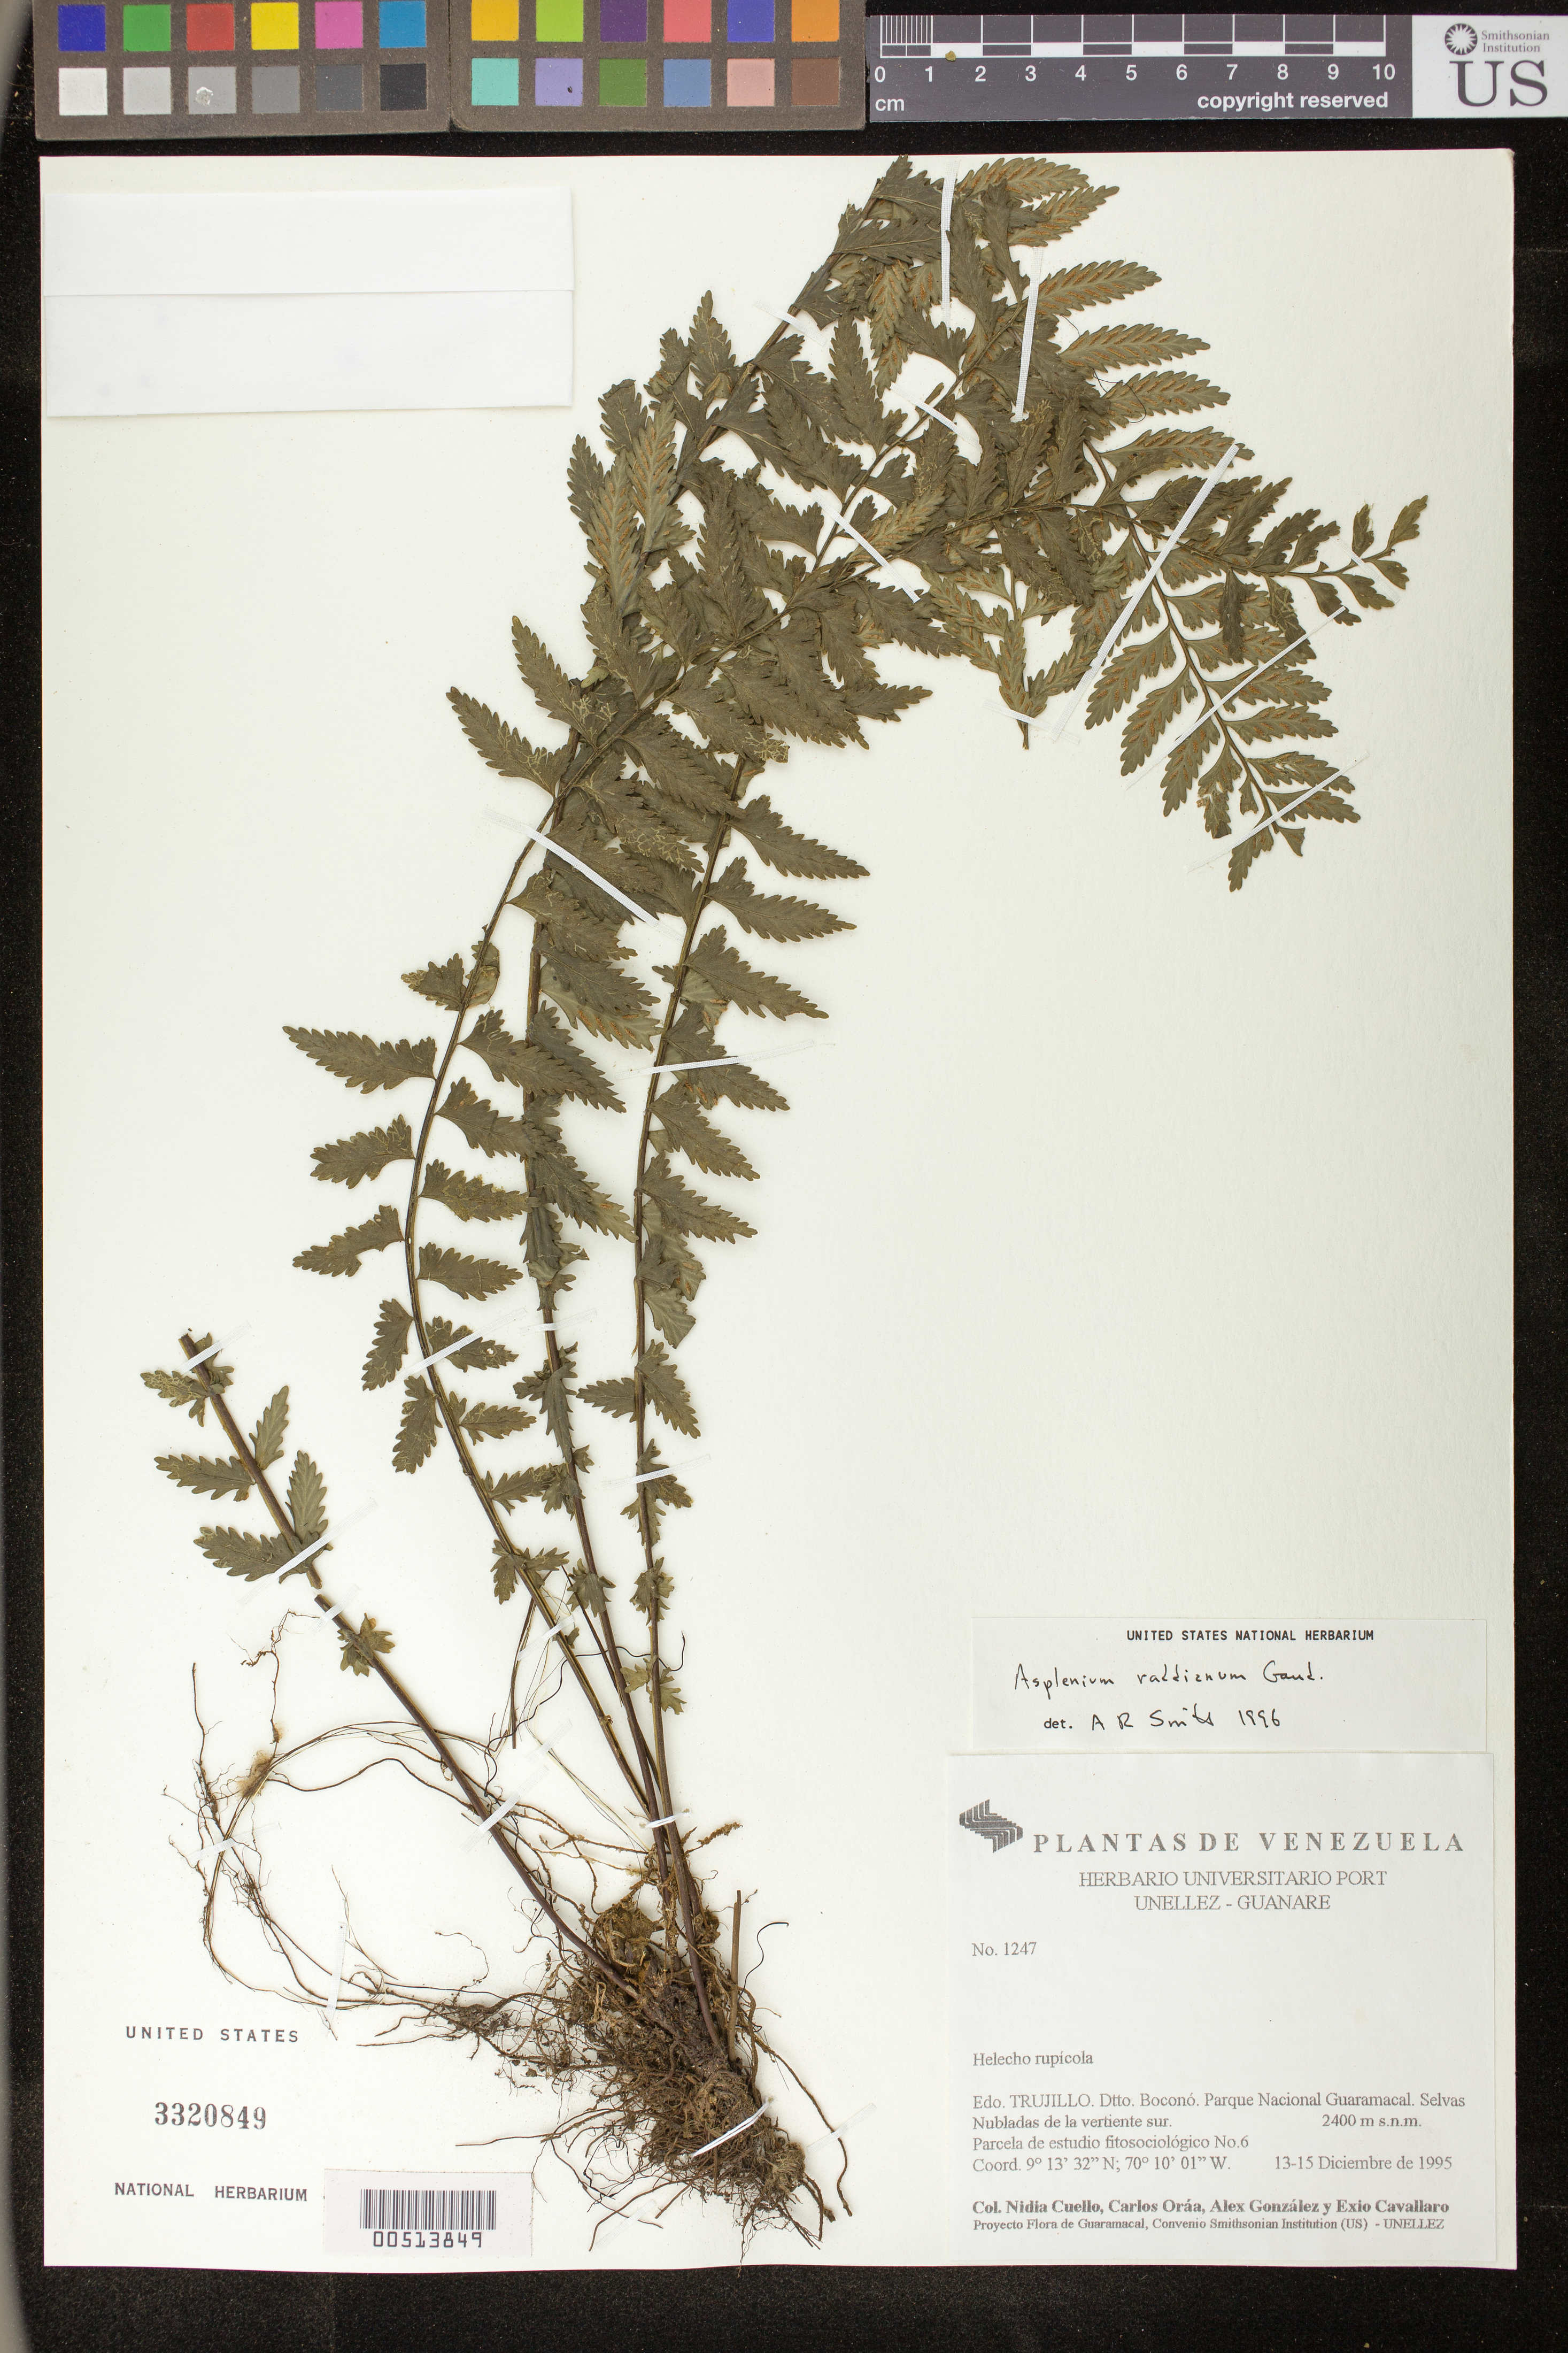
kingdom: Plantae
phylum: Tracheophyta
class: Polypodiopsida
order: Polypodiales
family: Aspleniaceae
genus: Asplenium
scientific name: Asplenium raddianum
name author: Gaudich.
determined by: Smith, Alan R., (UC)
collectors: N. L. Cuello, C. Oráa, A. Gonzáles & E. Cavallaro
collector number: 1247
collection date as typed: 13 Dec 1995 to 15 Dec 1995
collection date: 1995-12-13/1995-12-15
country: Venezuela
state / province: Trujillo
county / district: Boconó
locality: Parque Nacional Guaramacal, vertiente S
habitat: Selvas Nubladas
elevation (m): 2400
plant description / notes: PORT, UC, US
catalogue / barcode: US 3320849